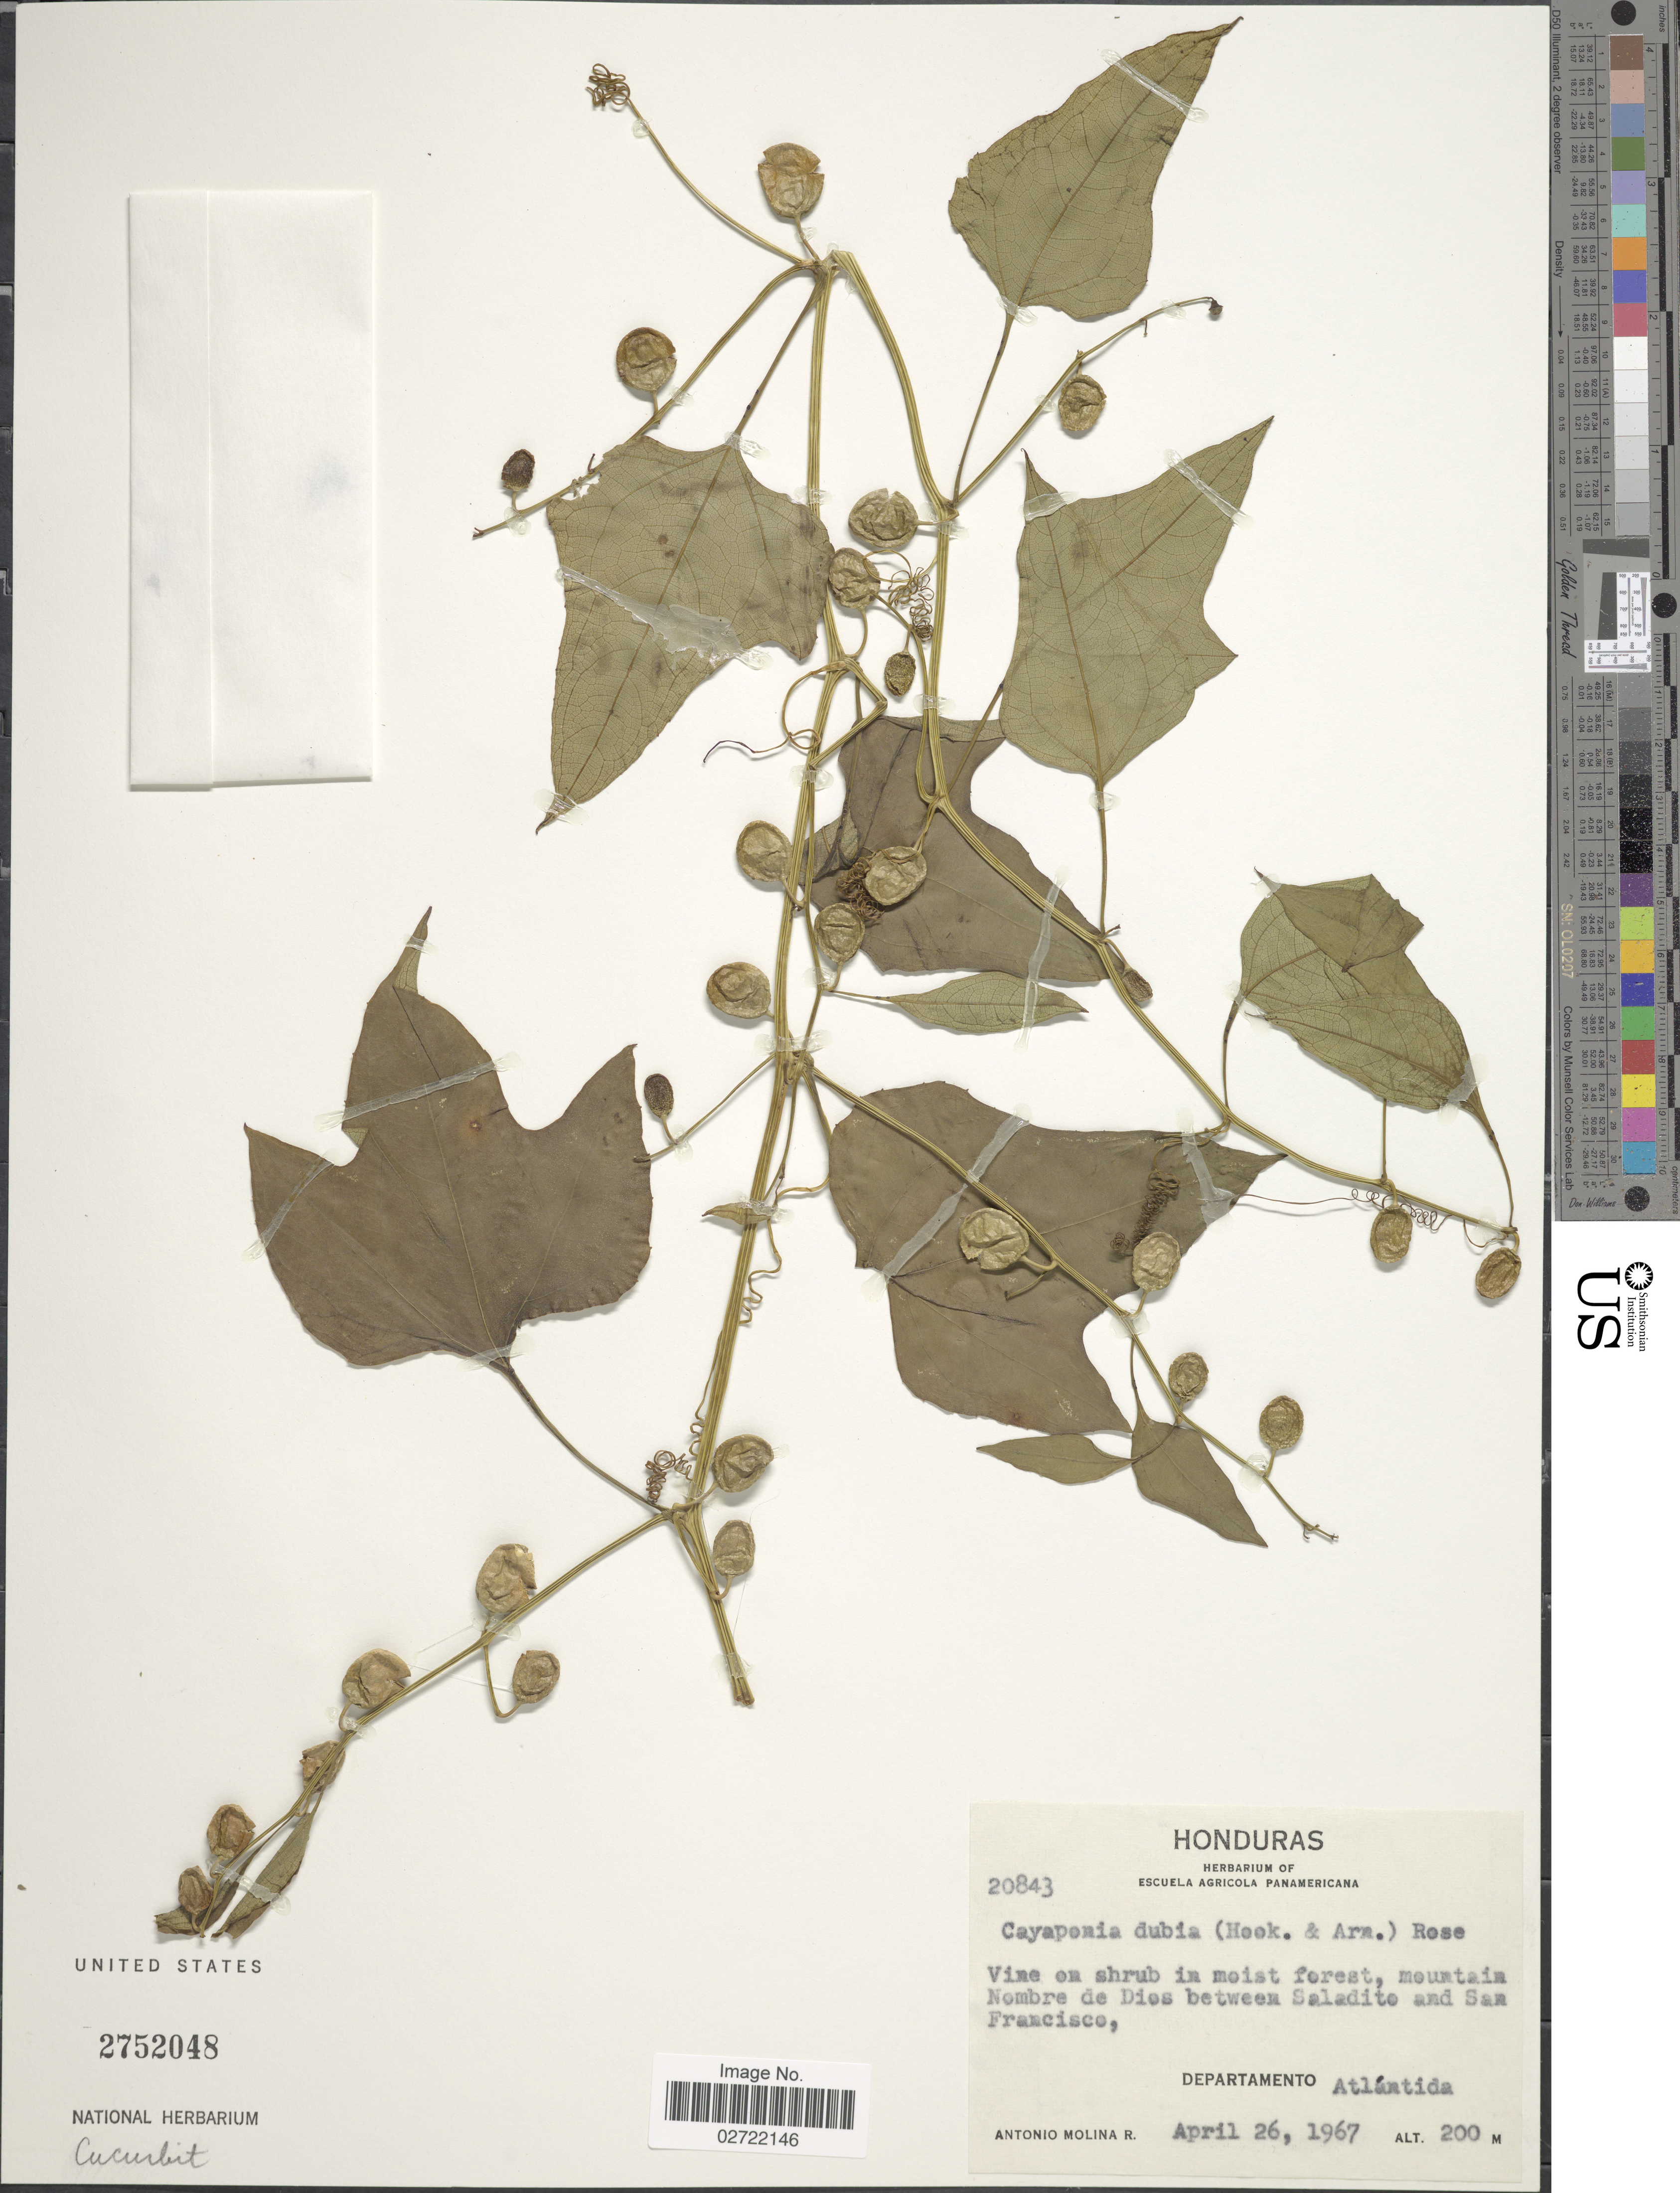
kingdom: Plantae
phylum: Tracheophyta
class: Magnoliopsida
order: Cucurbitales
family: Cucurbitaceae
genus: Cayaponia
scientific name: Cayaponia dubia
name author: (Hook. & Arn.) Rose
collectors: A. Molina R.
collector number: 20843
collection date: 1967-04-26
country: Honduras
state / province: Atlántida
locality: Mountain Nombre de Dios between Saladite and San Francisco. Departamento Atlántida.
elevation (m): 200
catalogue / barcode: US 2752048